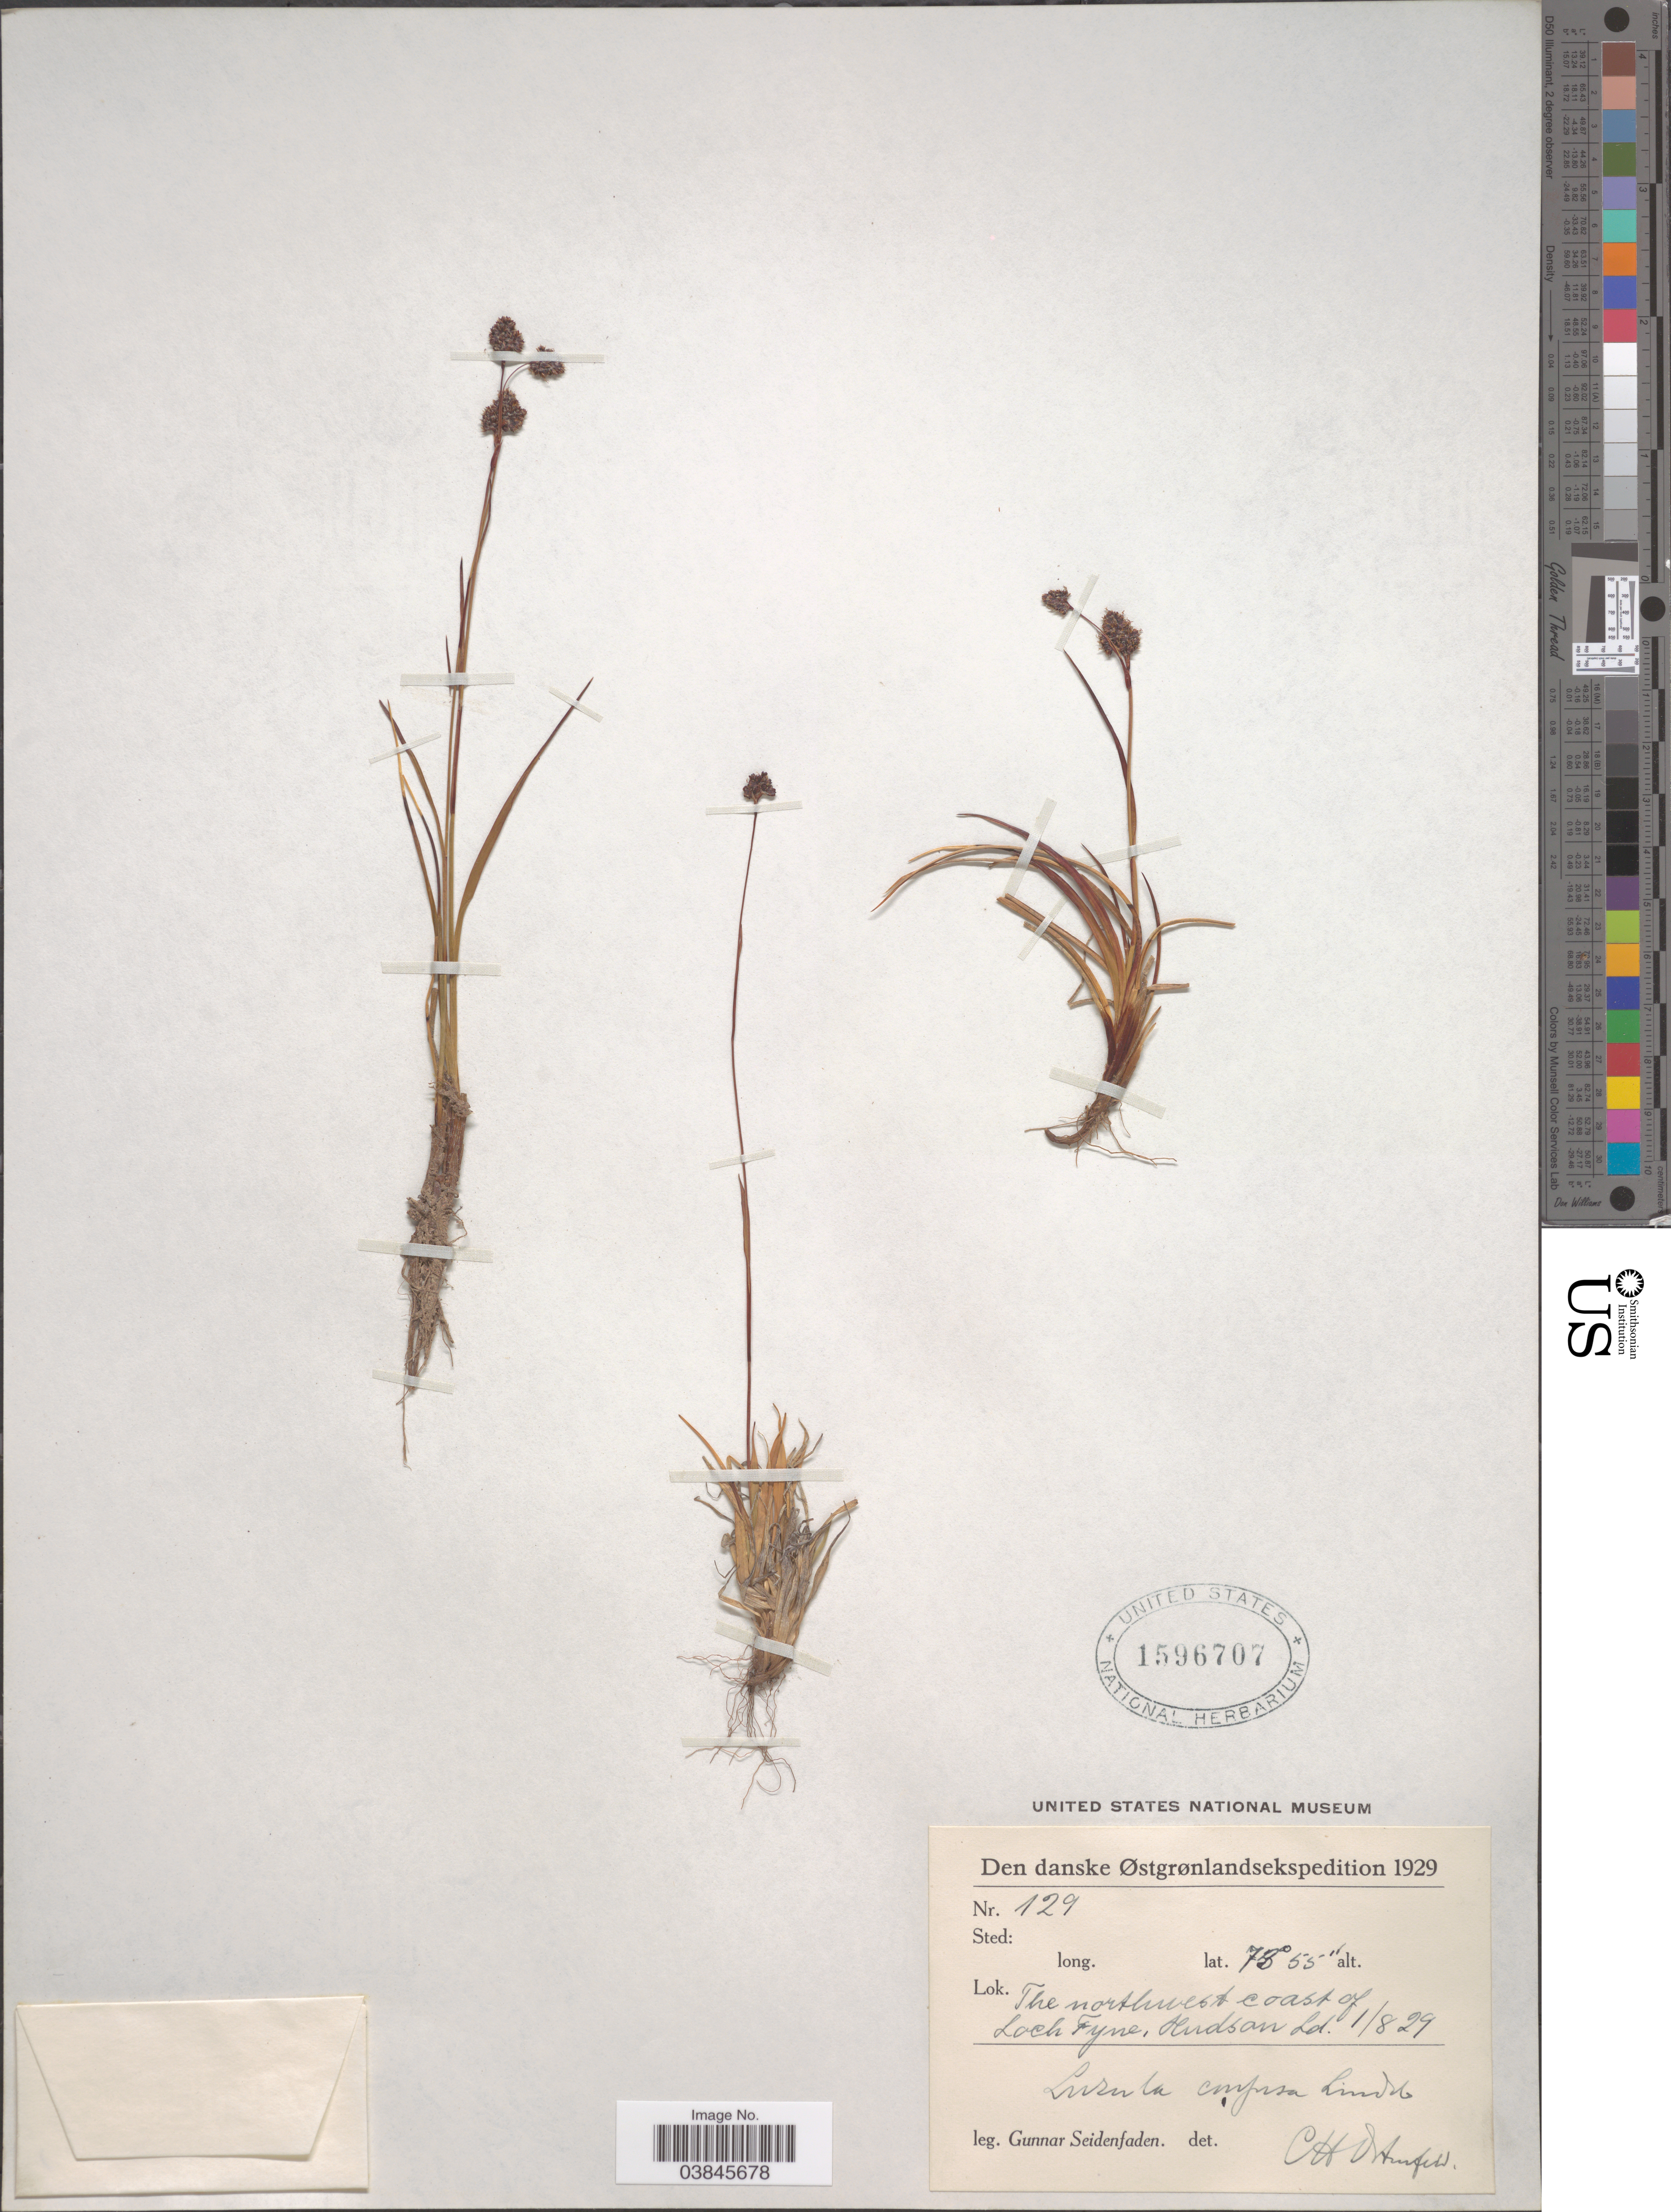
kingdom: Plantae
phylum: Tracheophyta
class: Liliopsida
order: Poales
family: Juncaceae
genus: Luzula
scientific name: Luzula confusa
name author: Lindeb.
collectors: G. Seidenfaden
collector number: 129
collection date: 1929-08-01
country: Greenland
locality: Den danske Østgrønlandsekspedition. The northwest coast of Loch Fijne, Hudson Ld.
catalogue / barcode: US 1596707